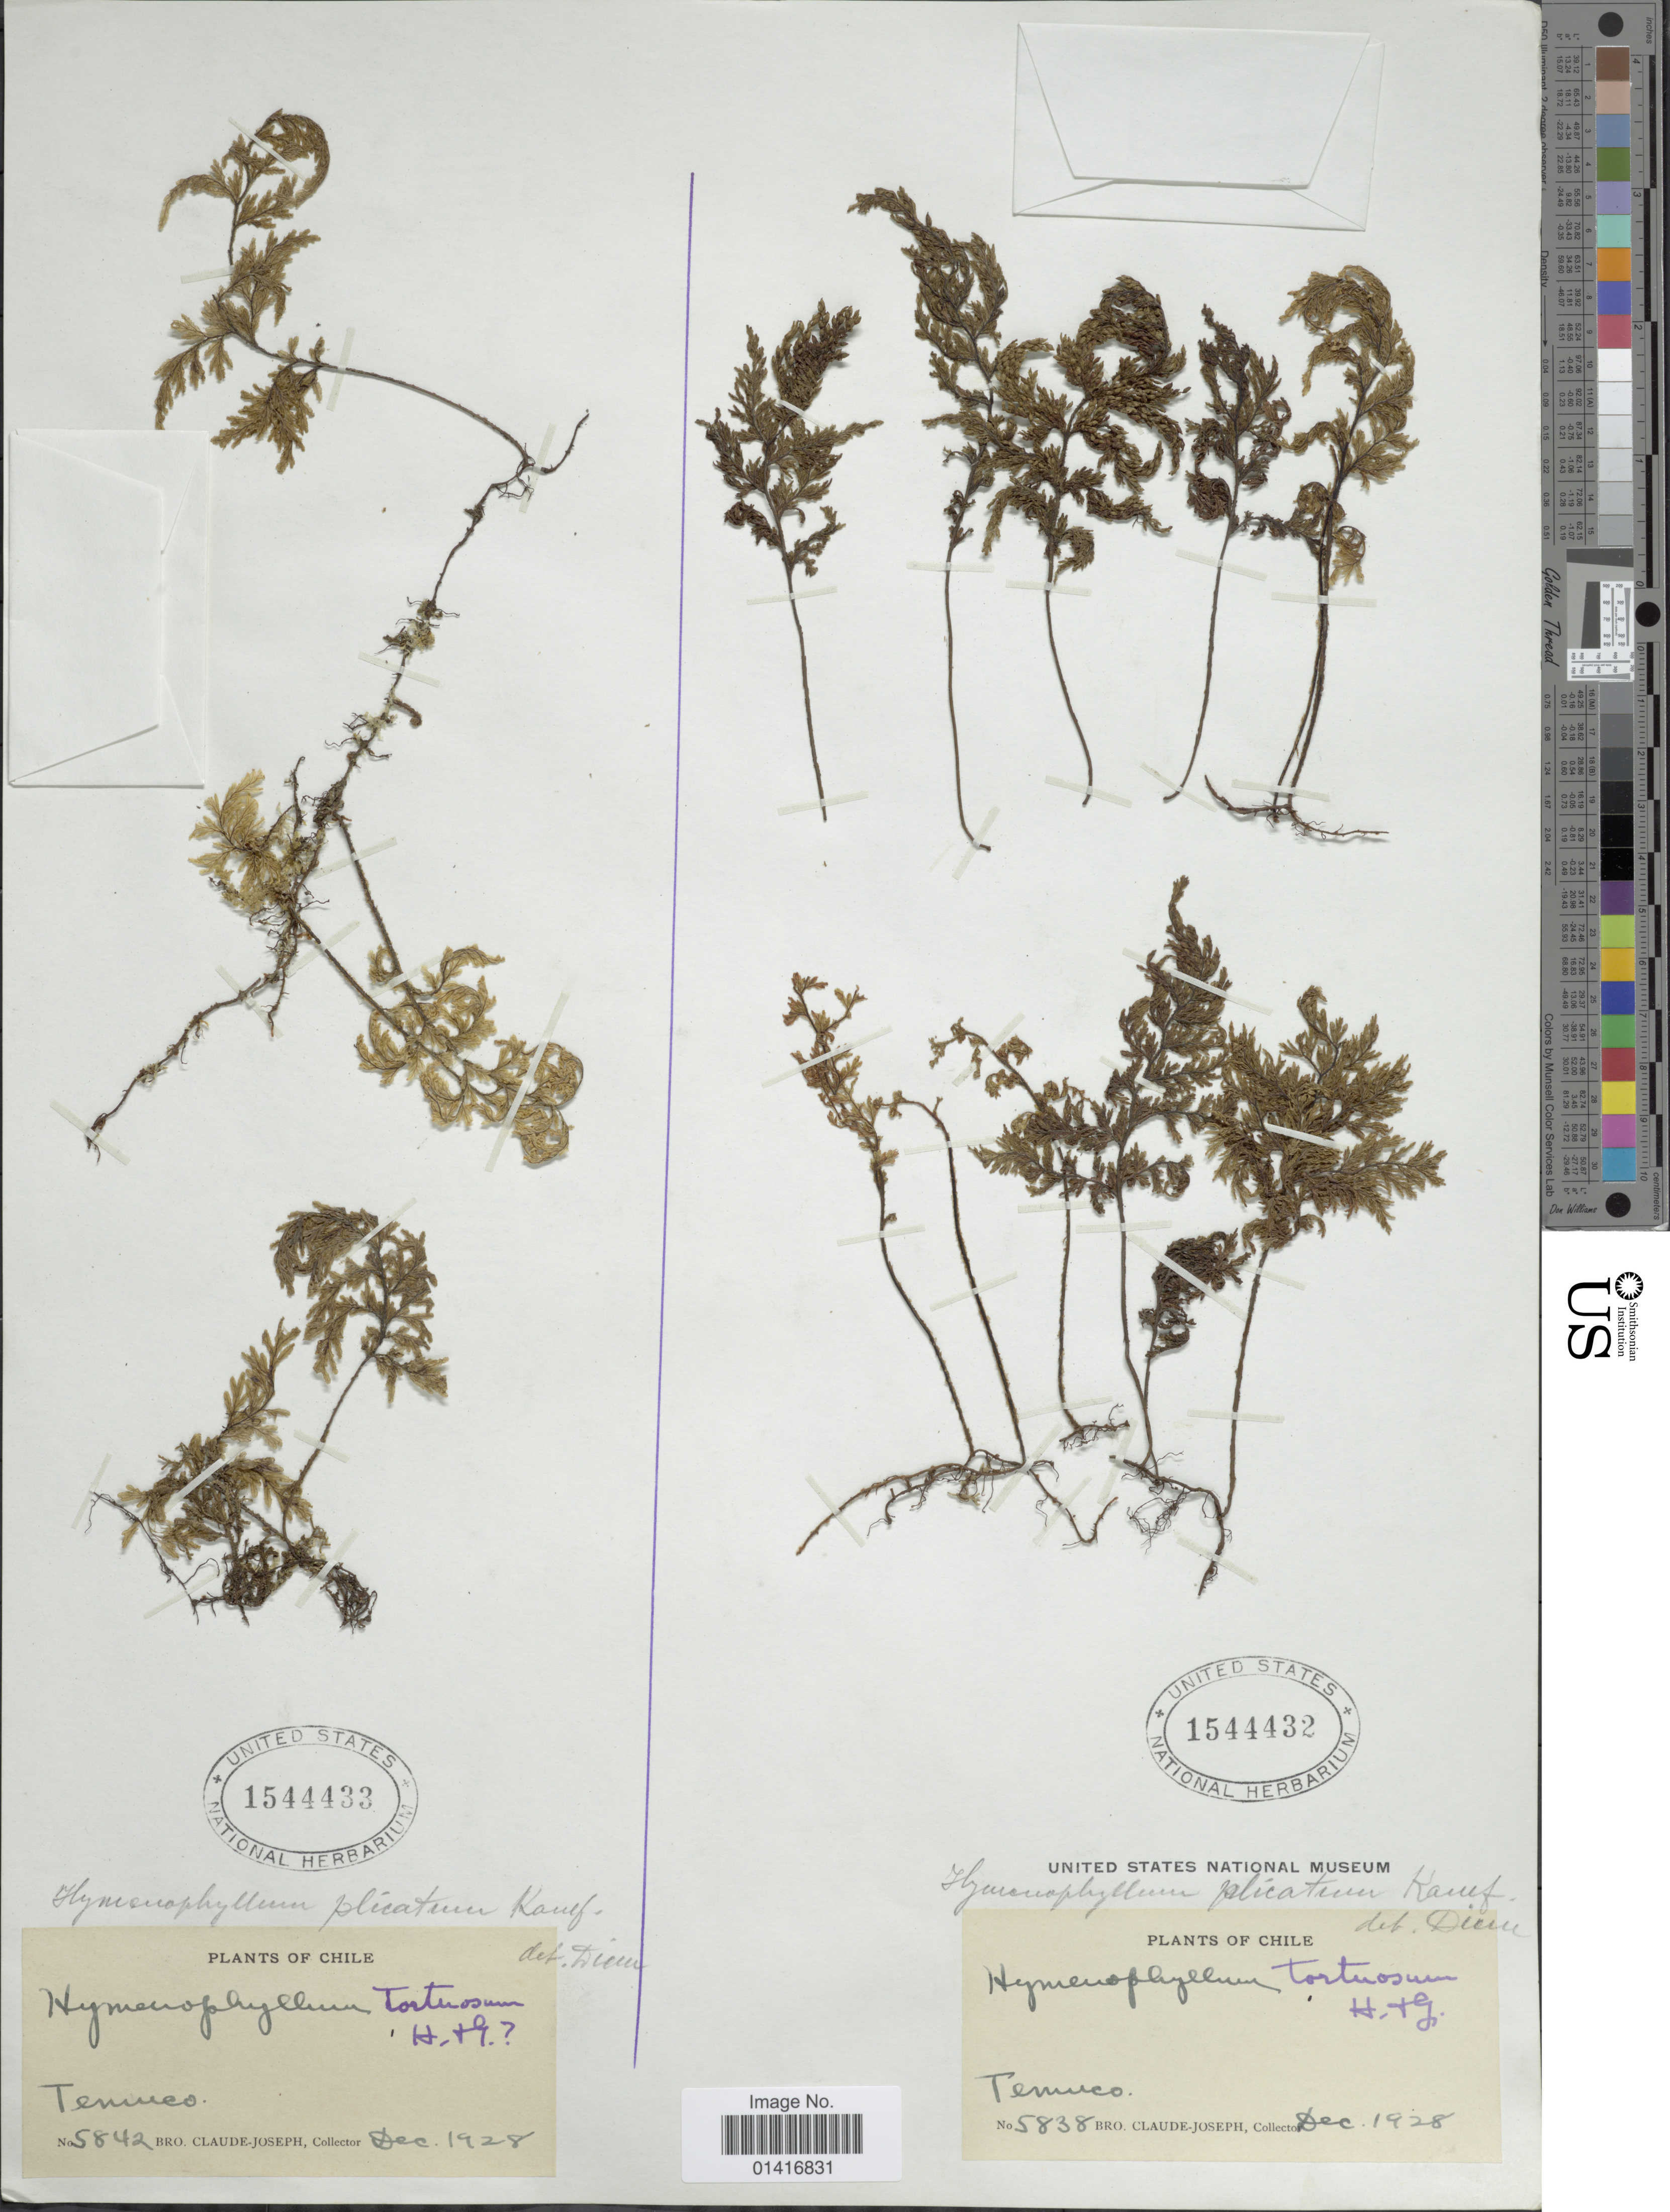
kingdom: Plantae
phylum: Tracheophyta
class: Polypodiopsida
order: Hymenophyllales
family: Hymenophyllaceae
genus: Hymenophyllum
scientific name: Hymenophyllum plicatum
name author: Kaulf.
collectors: Bro. Claude-Joseph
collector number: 5842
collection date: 1928-12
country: Chile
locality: Temuco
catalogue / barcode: US 1544433-2